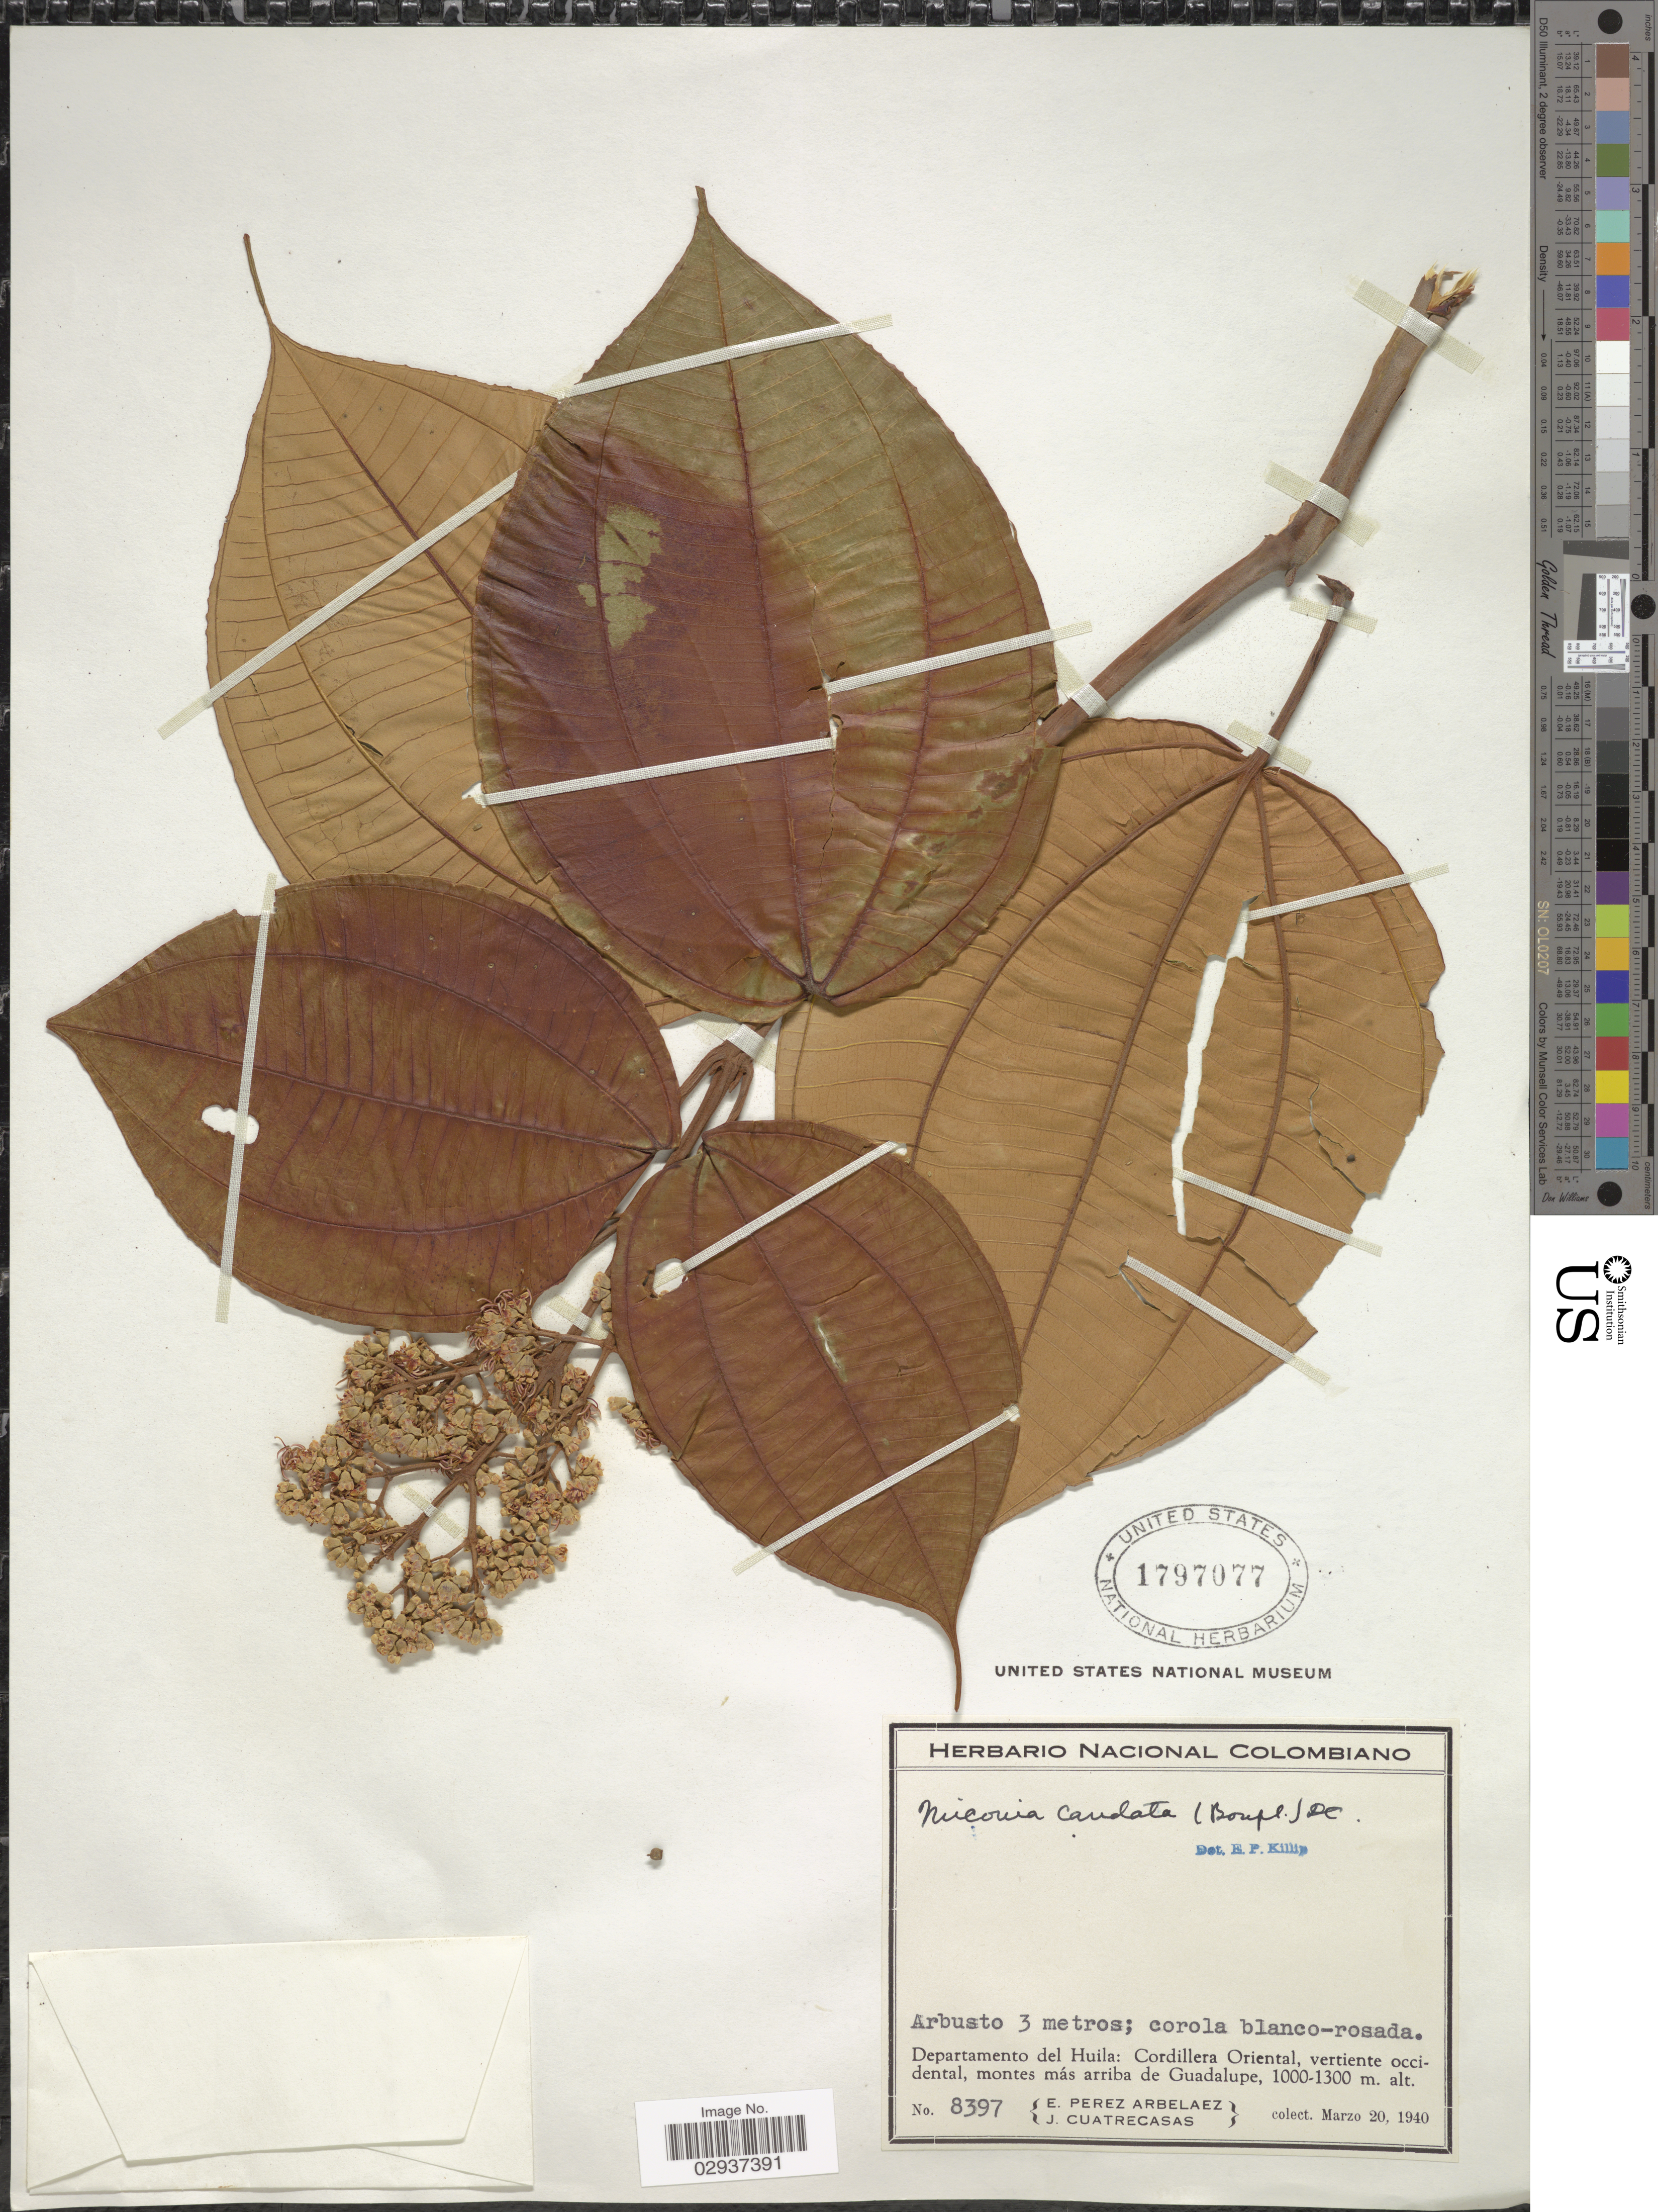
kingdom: Plantae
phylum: Tracheophyta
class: Magnoliopsida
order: Myrtales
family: Melastomataceae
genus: Miconia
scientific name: Miconia caudata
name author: (Bonpl.) DC.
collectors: E. Pérez Arbeláez & J. Cuatrecasas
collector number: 8397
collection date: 1940-03-20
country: Colombia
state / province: Huila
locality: Departamento del Huila: Cordillera Oriental, vertiente occidental, montes más arriba de Guadalupe.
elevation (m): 1000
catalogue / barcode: US 1797077